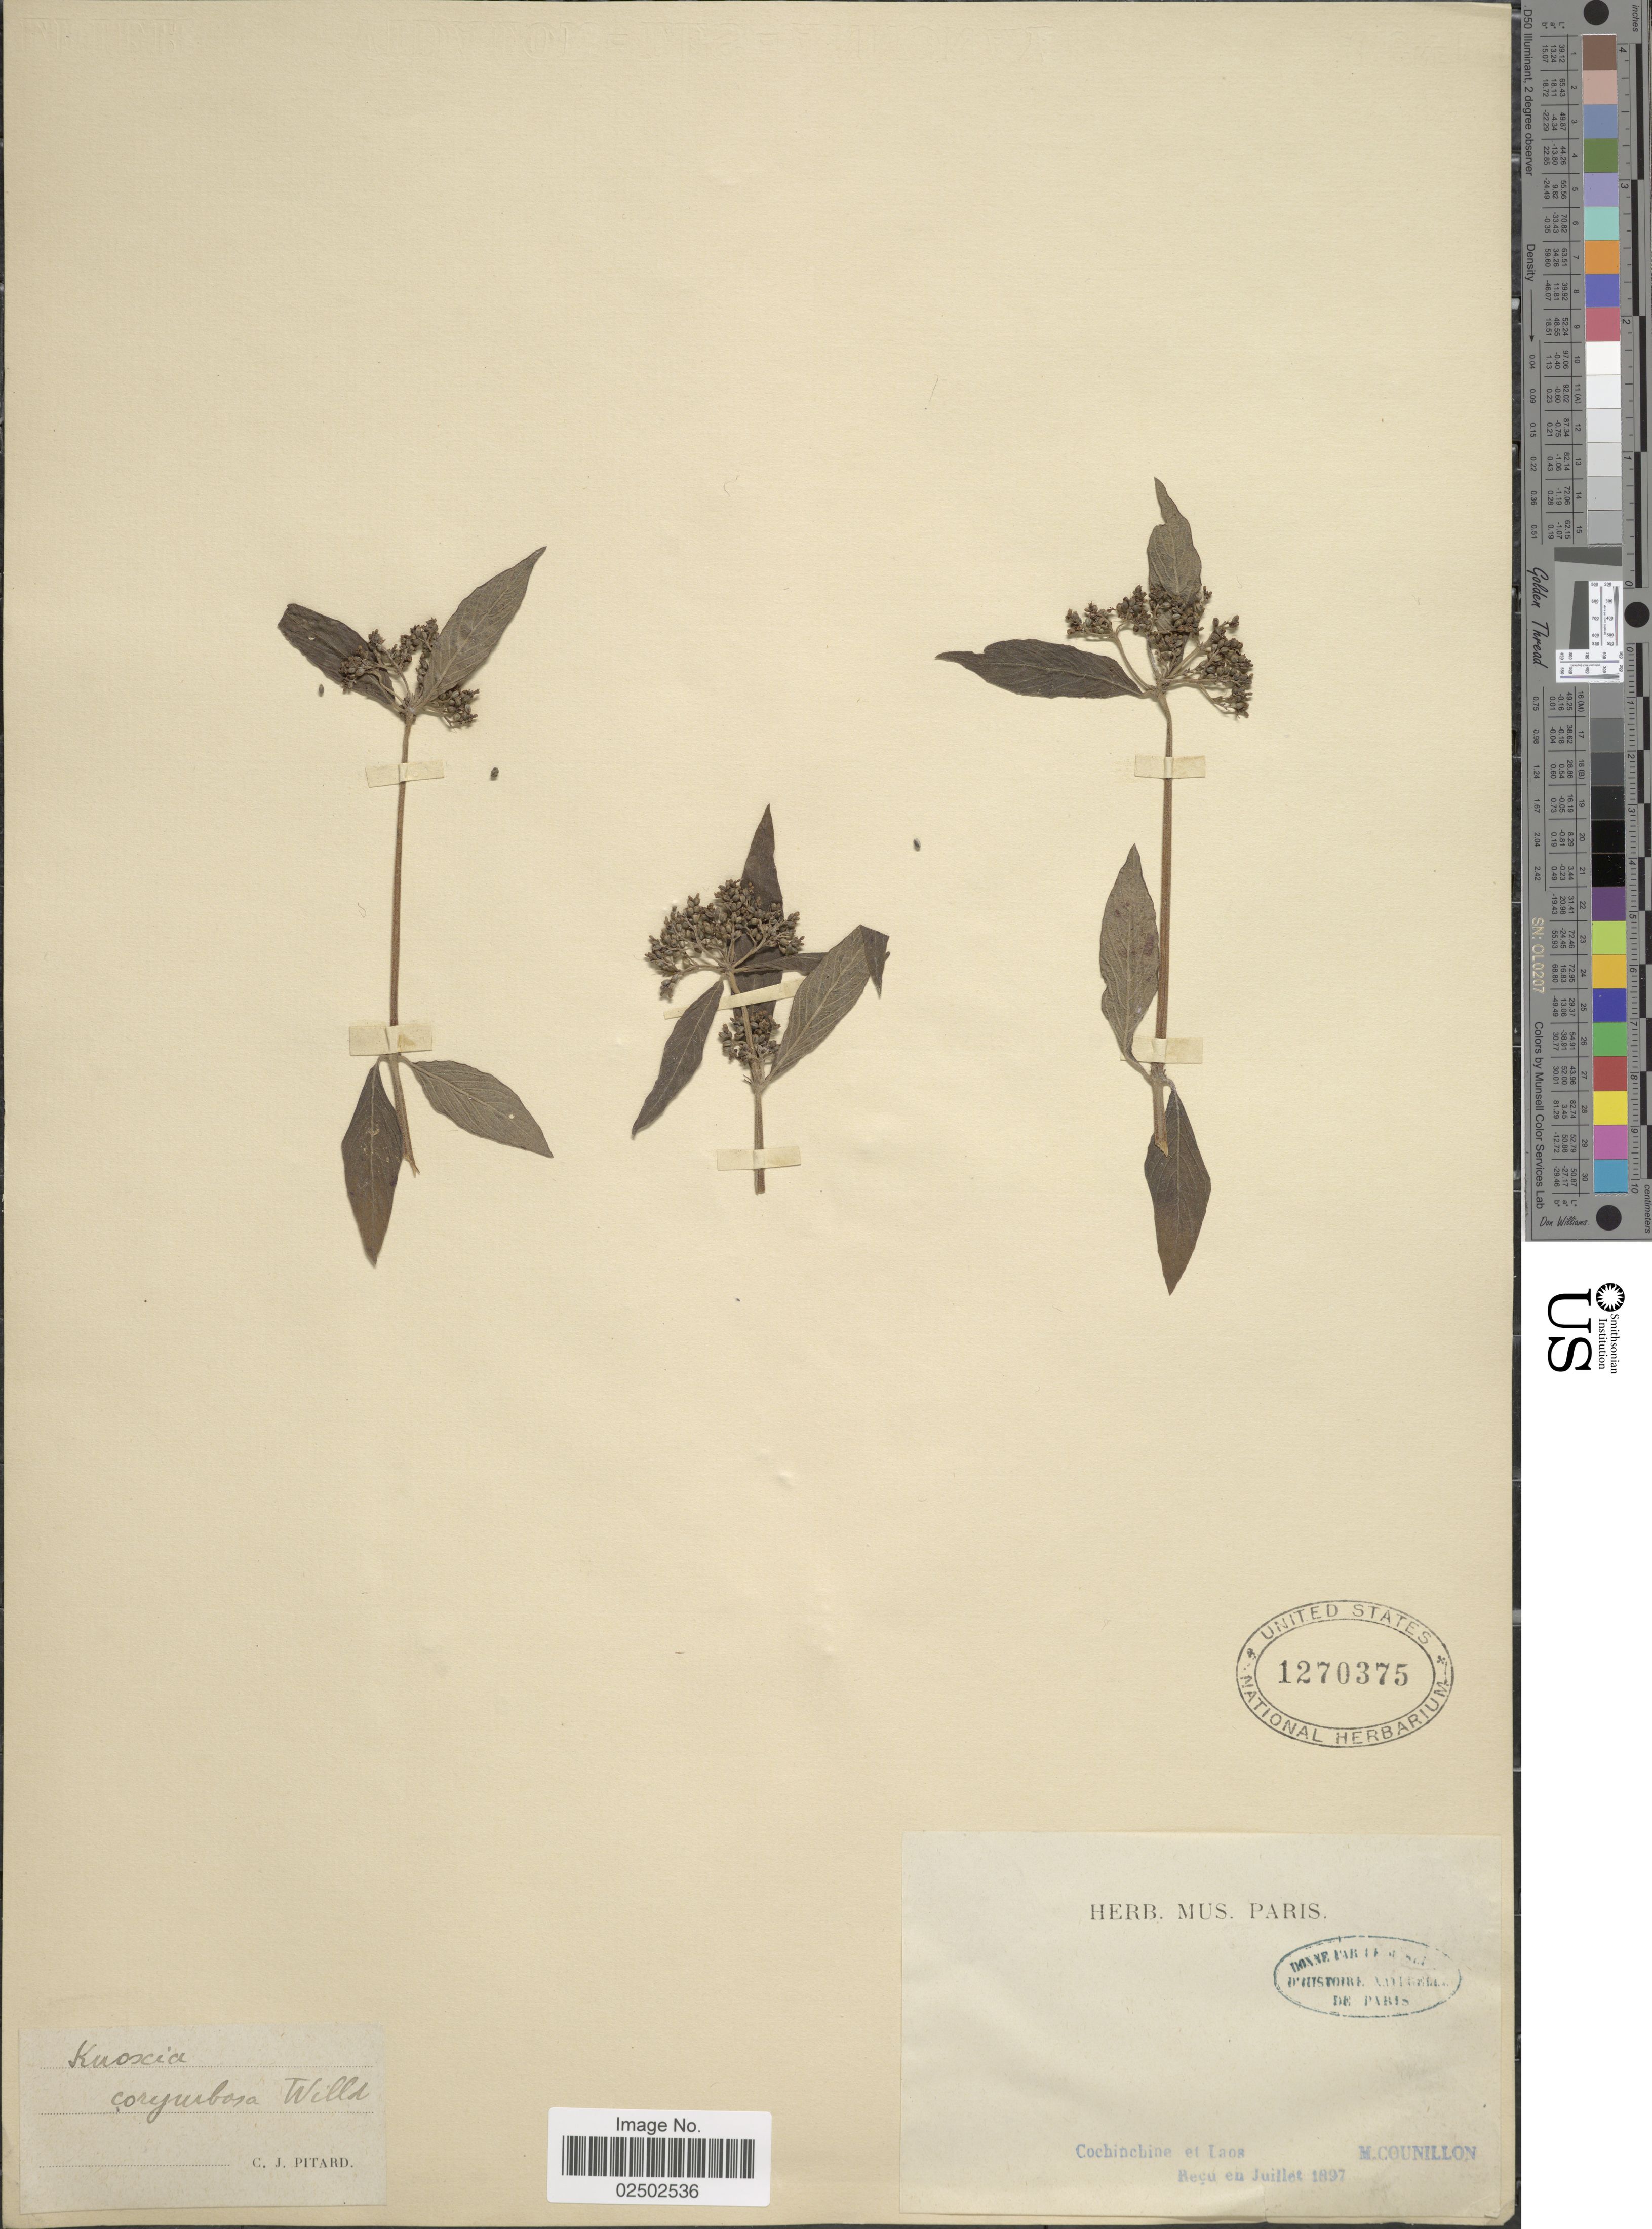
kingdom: Plantae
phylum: Tracheophyta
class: Magnoliopsida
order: Gentianales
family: Rubiaceae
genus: Knoxia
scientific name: Knoxia corymbosa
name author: Willd.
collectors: M. Counillon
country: Laos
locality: Cochinchine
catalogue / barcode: US 1270375